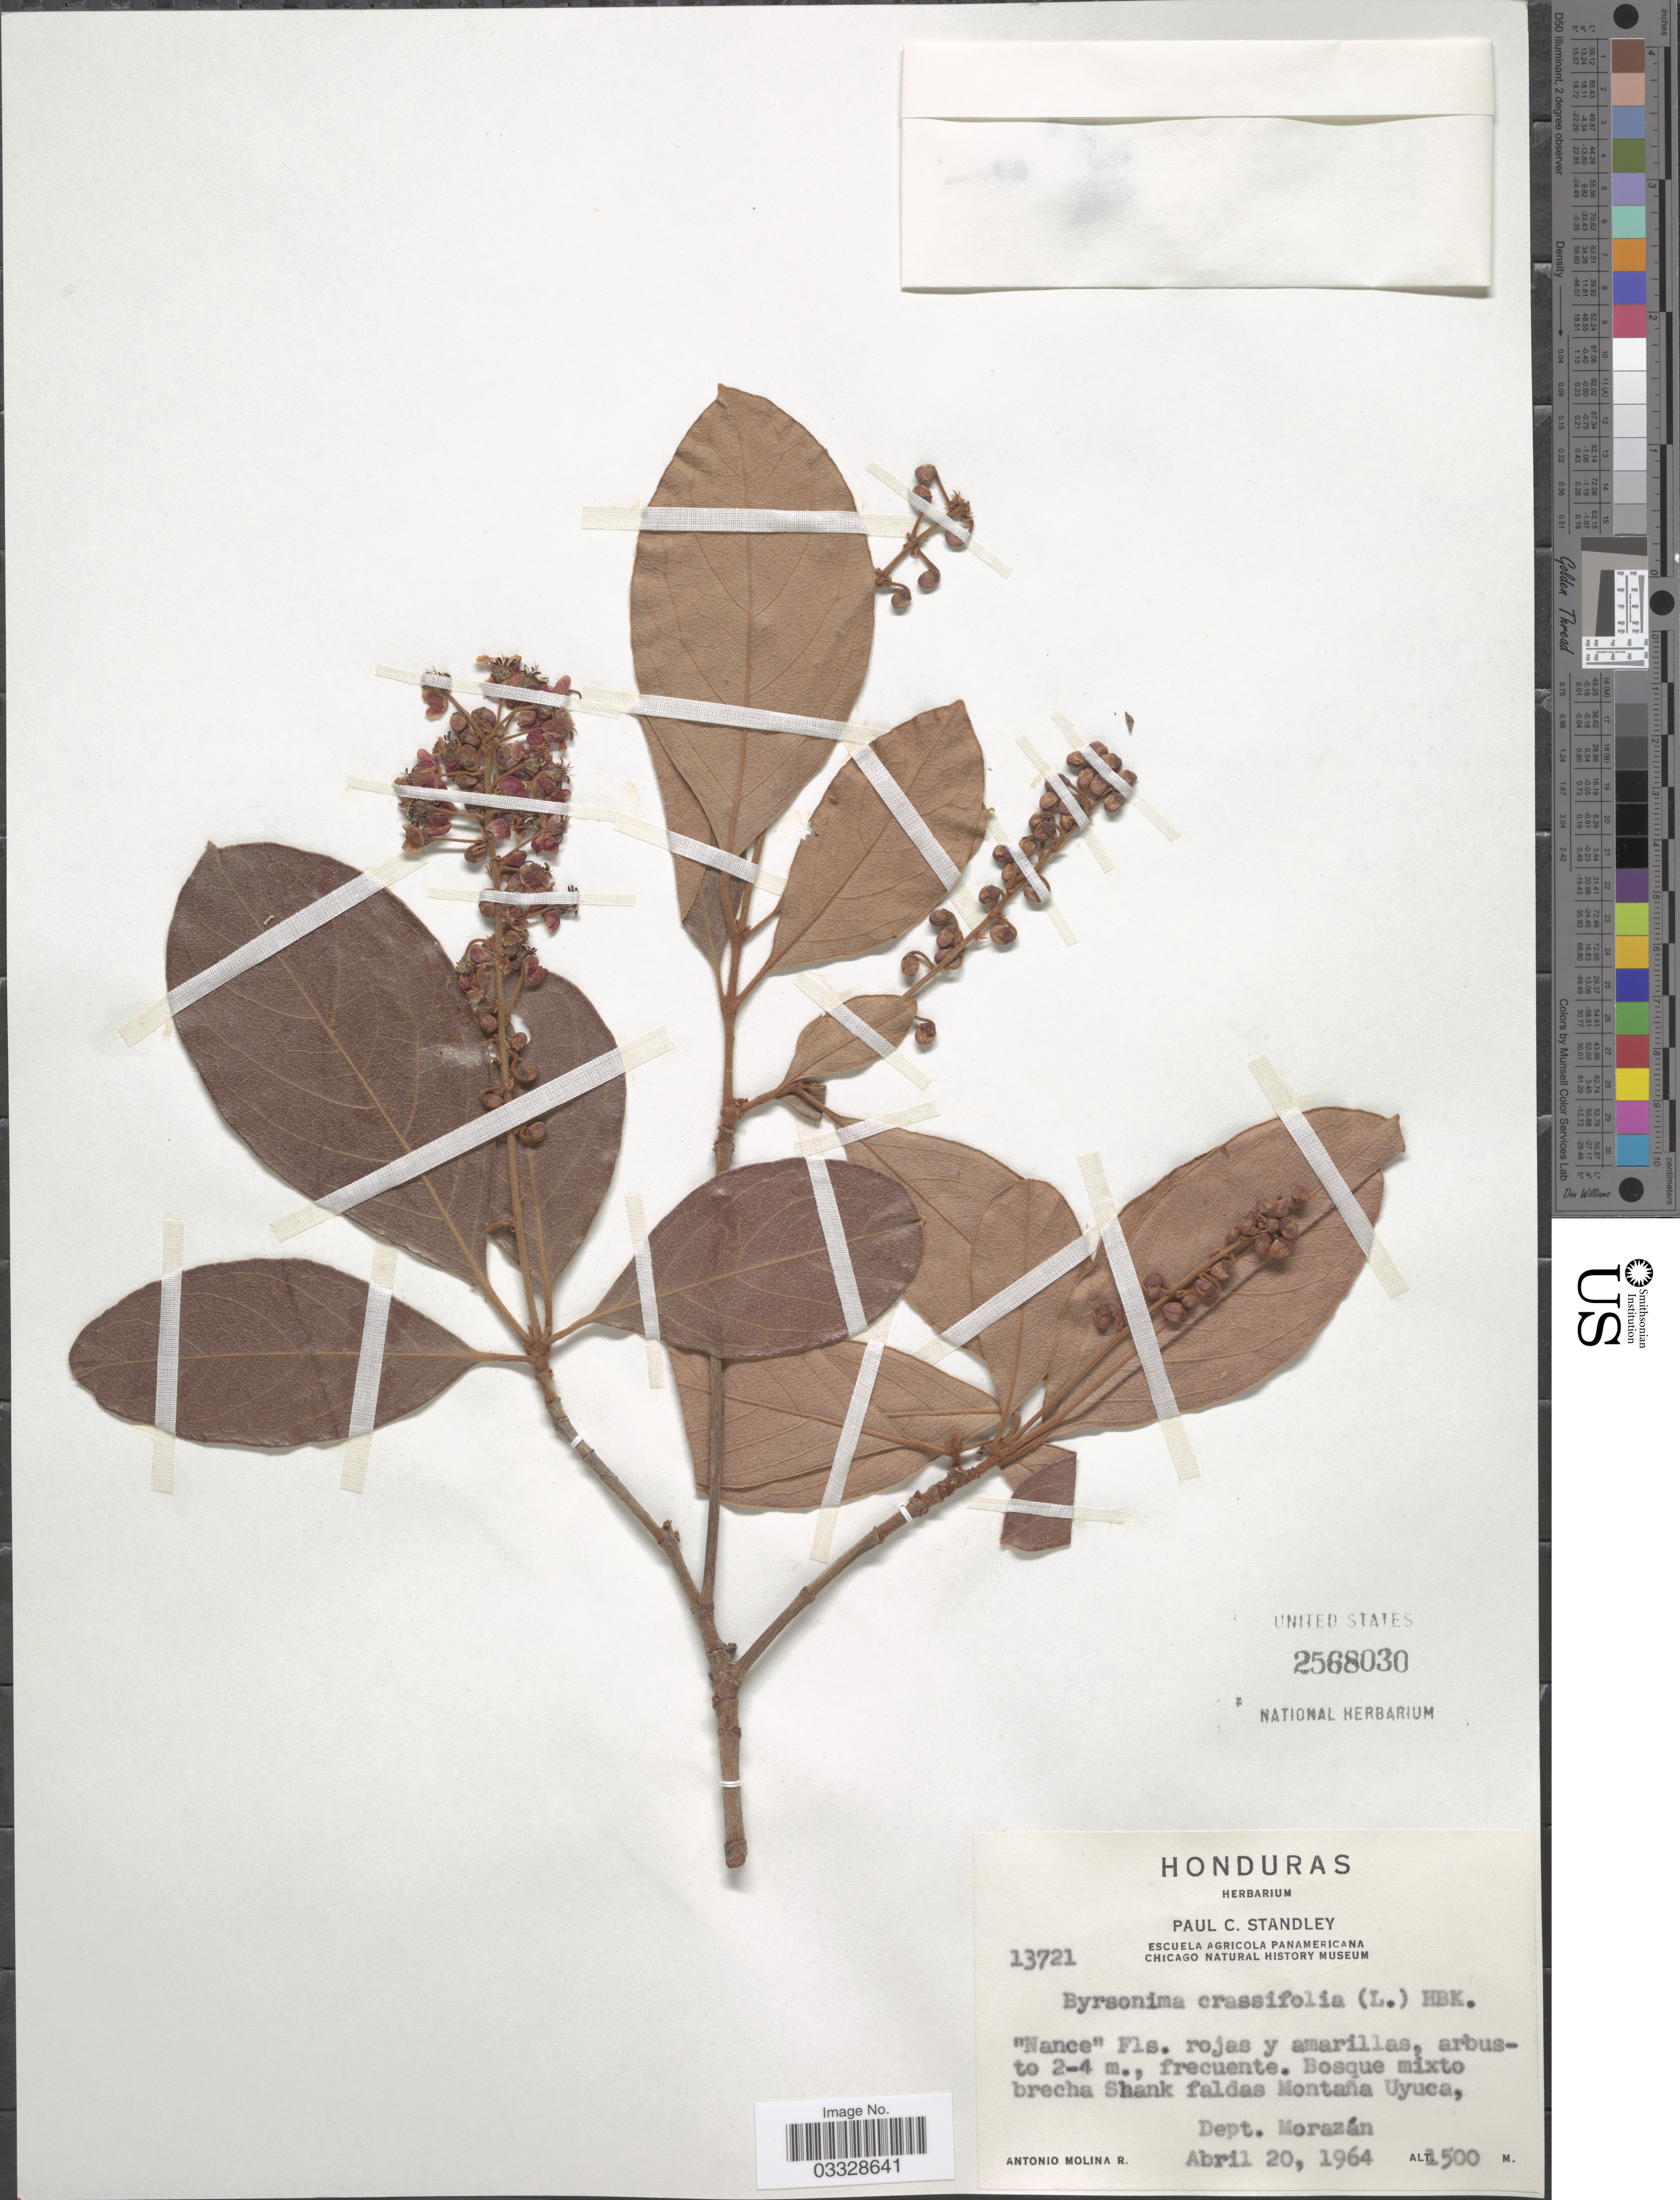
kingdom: Plantae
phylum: Tracheophyta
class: Magnoliopsida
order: Malpighiales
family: Malpighiaceae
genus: Byrsonima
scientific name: Byrsonima crassifolia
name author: (L.) Kunth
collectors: A. Molina R.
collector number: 13721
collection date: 1964-04-20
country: Honduras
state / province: Fco. Morazán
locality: Bosque mixto brecha Shank faldas Montaña Uyuca, Dept. Morazán.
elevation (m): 1500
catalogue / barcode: US 2568030